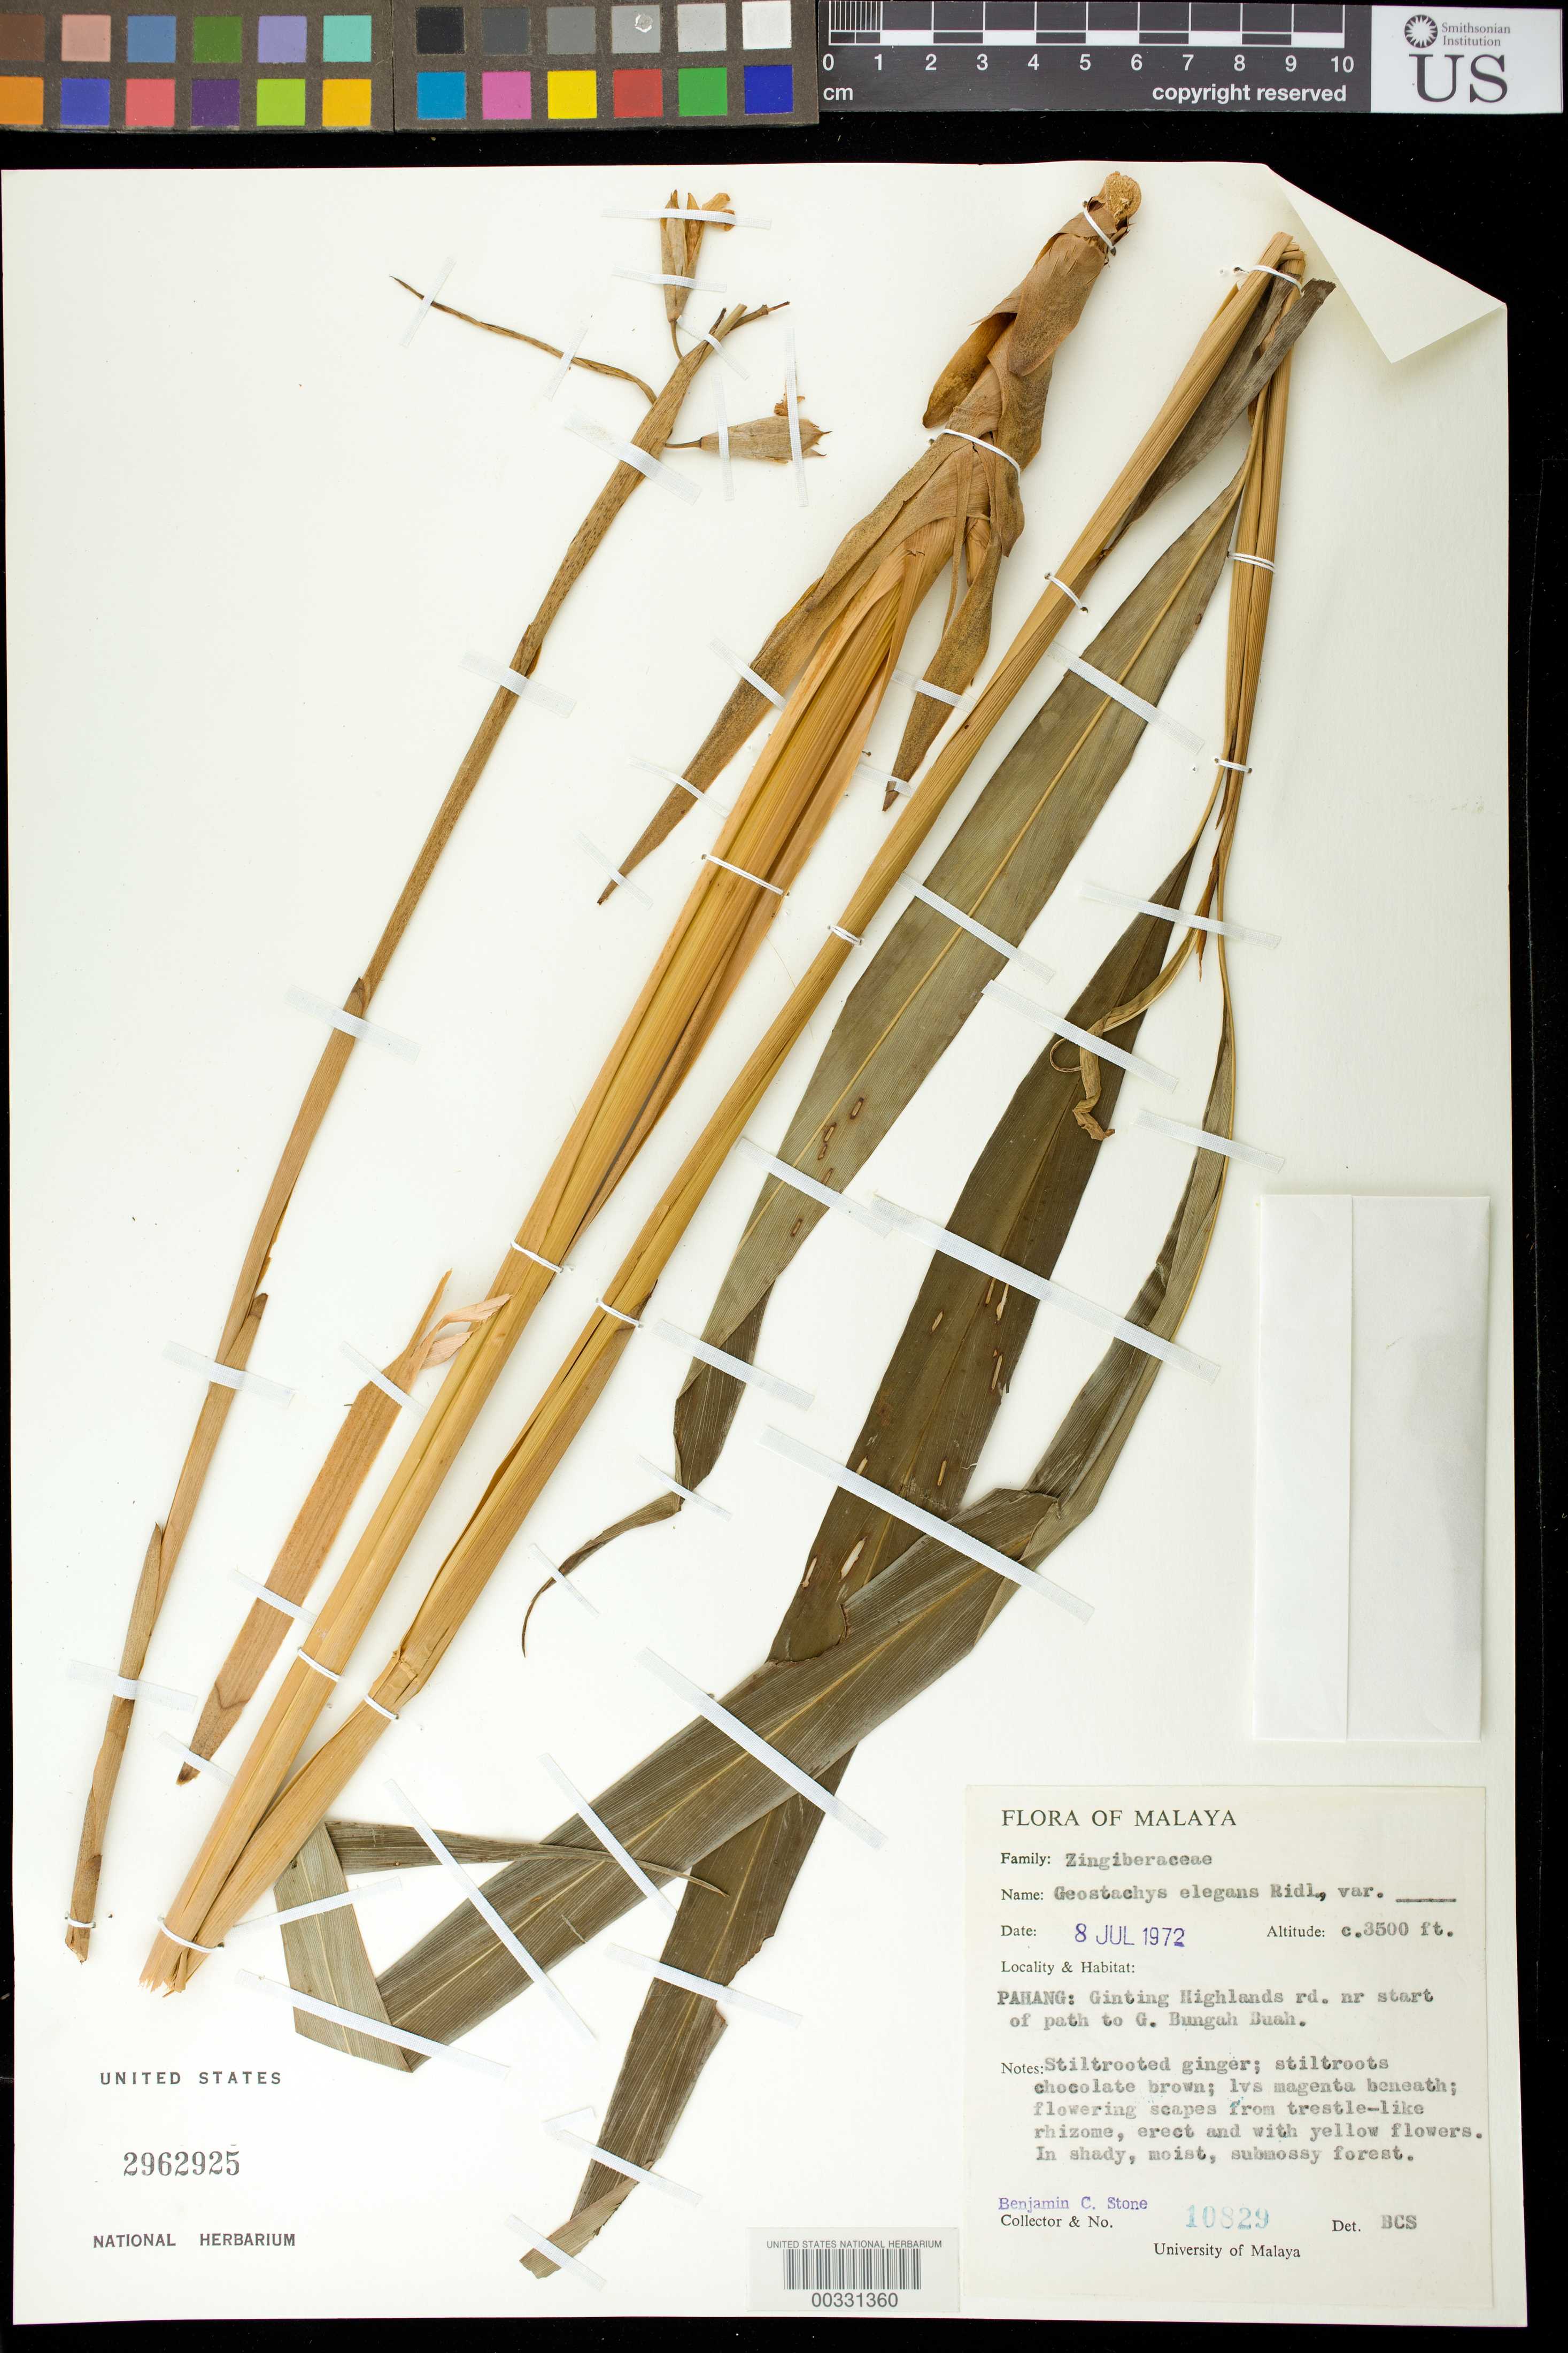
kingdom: Plantae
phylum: Tracheophyta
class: Liliopsida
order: Zingiberales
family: Zingiberaceae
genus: Geostachys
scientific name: Geostachys elegans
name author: Ridl.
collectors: B. C. Stone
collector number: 10829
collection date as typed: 08 Jul 1972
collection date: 1972-07-08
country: Malaysia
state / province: Pulau Pinang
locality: Pahang, ginting highlands rd. nr start of path to g. bungah buah [Malay Peninsula]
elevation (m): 1067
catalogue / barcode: US 2962925